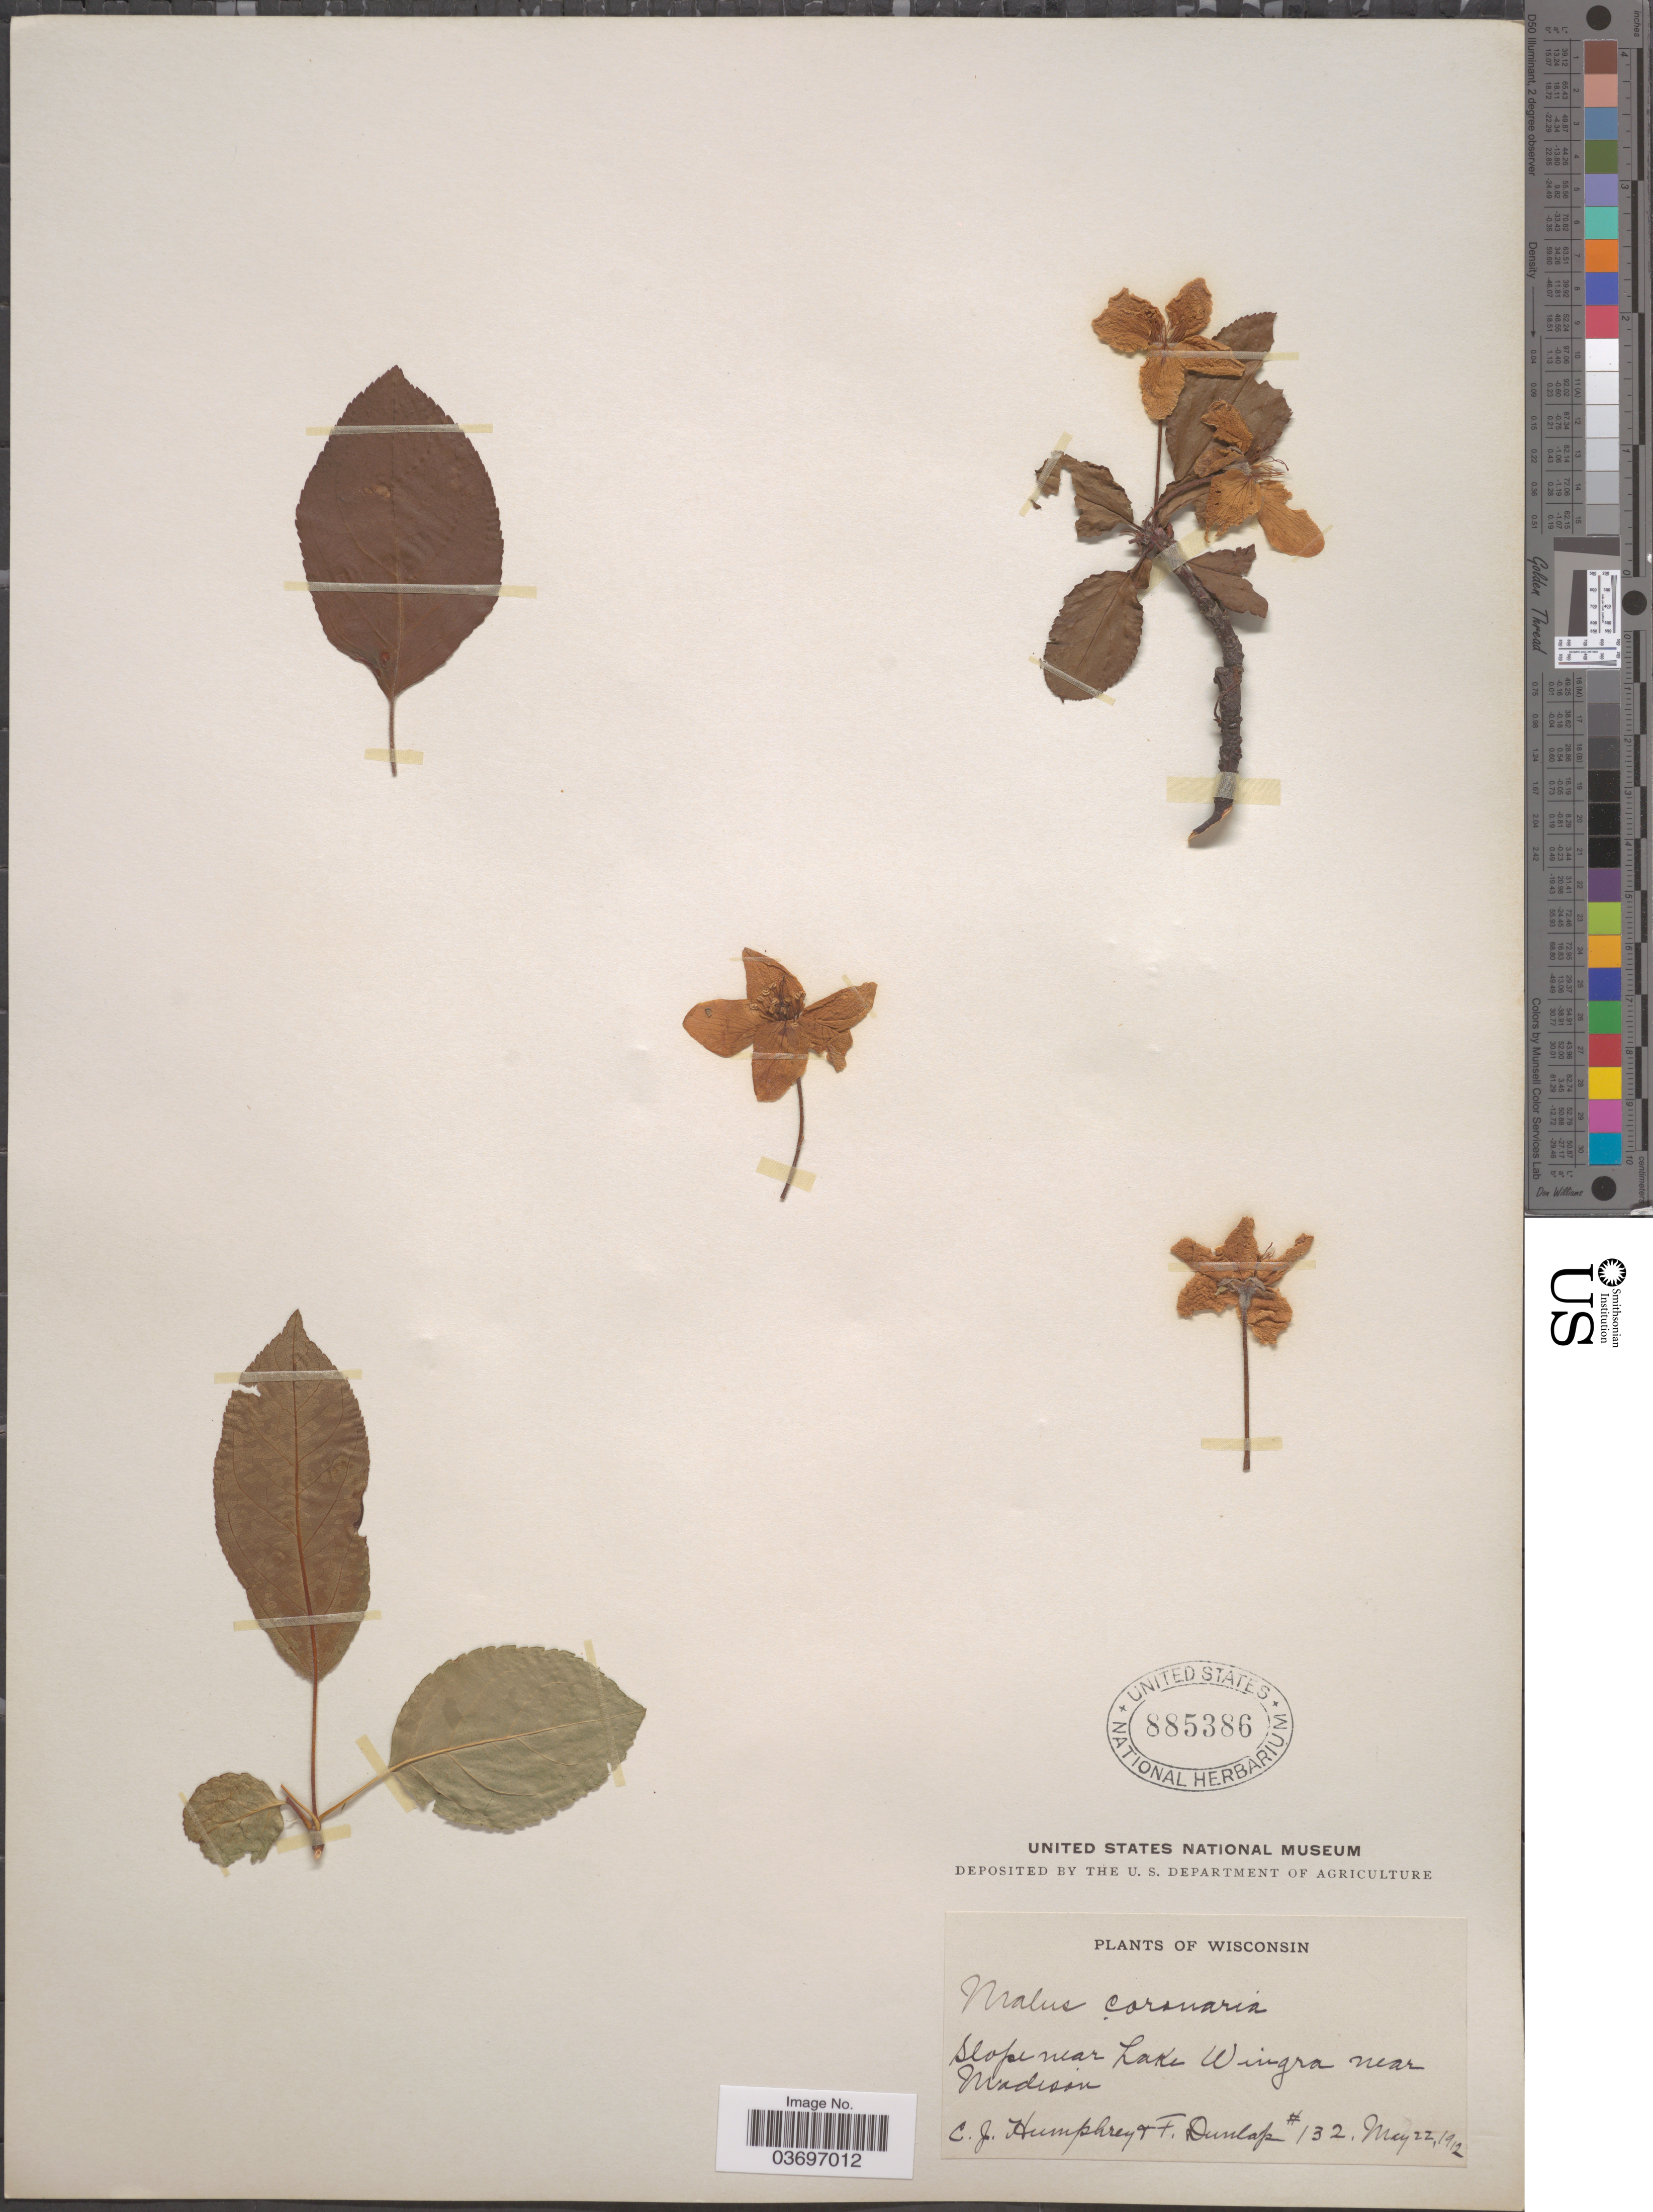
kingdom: Plantae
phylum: Tracheophyta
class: Magnoliopsida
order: Rosales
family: Rosaceae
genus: Malus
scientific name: Malus platycarpa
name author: Rehder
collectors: C. Humphrey & F. Dunlap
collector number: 132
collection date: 1912-05-22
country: United States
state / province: Wisconsin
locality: Slope near Lake Wingra near Madison.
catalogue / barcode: US 885386